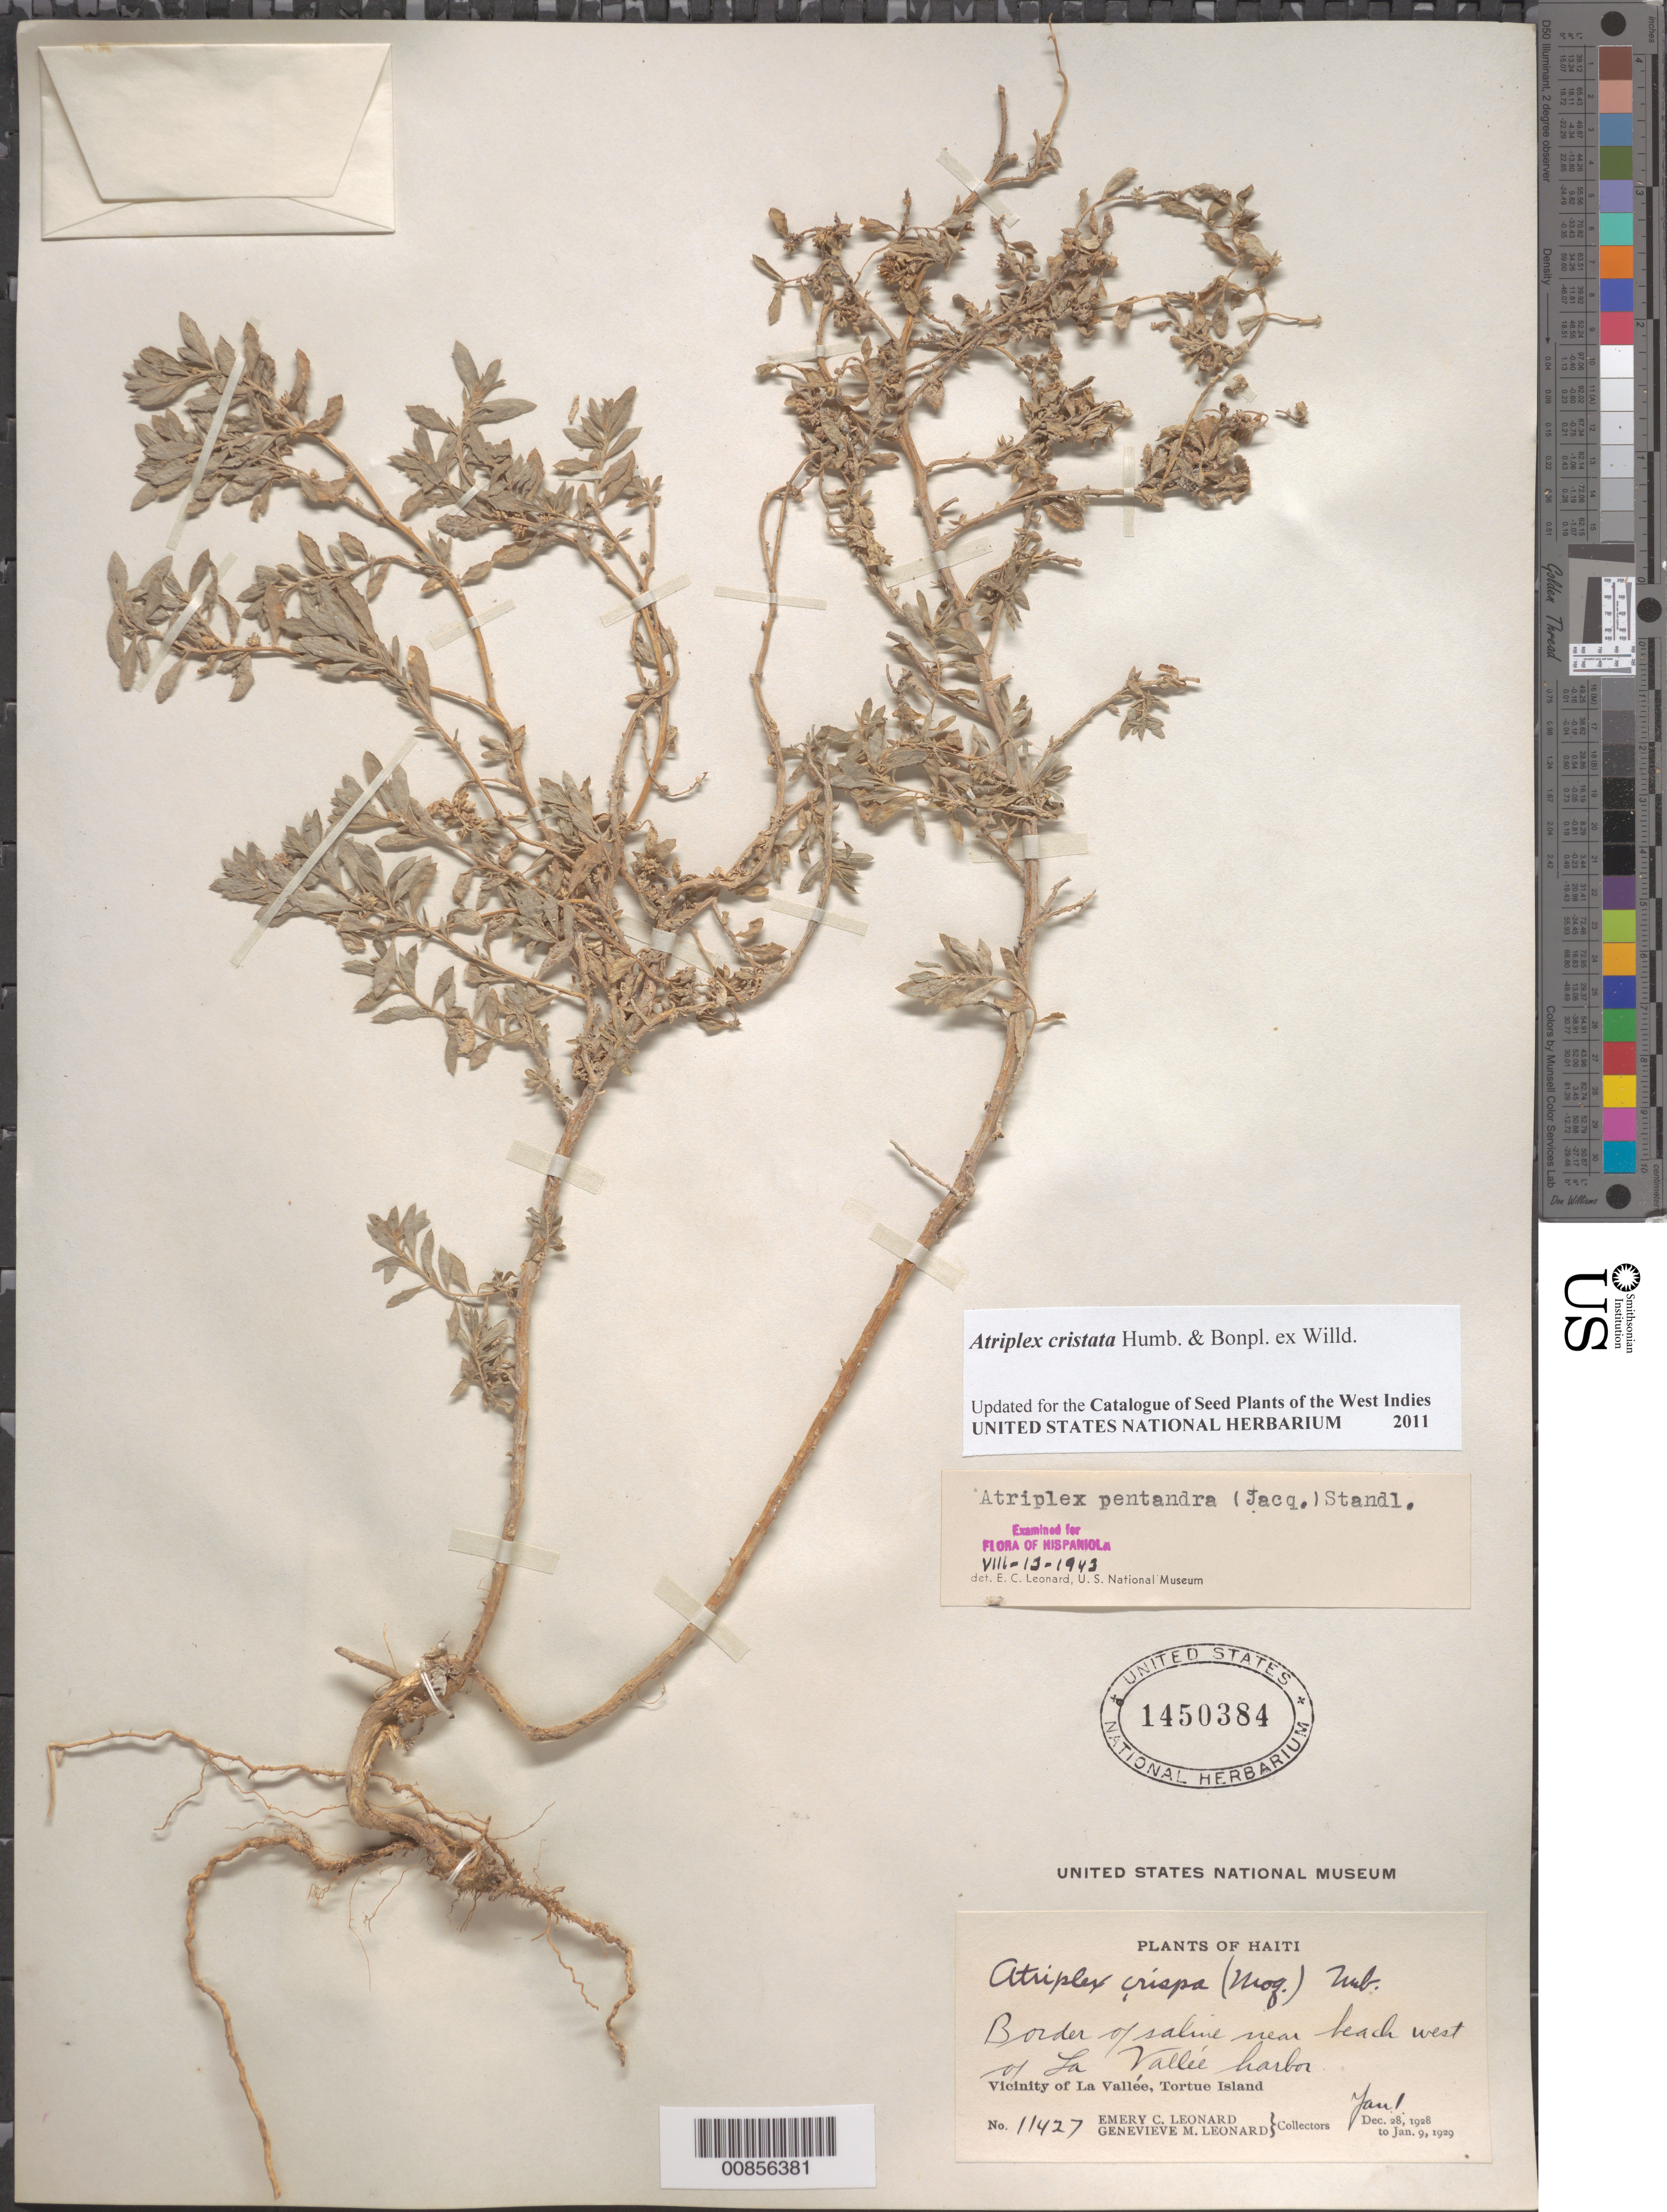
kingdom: Plantae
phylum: Tracheophyta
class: Magnoliopsida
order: Caryophyllales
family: Amaranthaceae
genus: Atriplex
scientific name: Atriplex pentandra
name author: (Jacq.) Standl.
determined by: Leonard, Emery C., (US)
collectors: E. C. Leonard & G. M. Leonard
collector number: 11427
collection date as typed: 01 Jan 1929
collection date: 1929-01-01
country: Haiti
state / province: Nord-Óuest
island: Île de la Tortue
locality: Vicinity of La Vallée, Tortue Island. Border of saline near beach west of La Vallée harbor.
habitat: Border of saline near beach.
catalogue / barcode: US 1450384